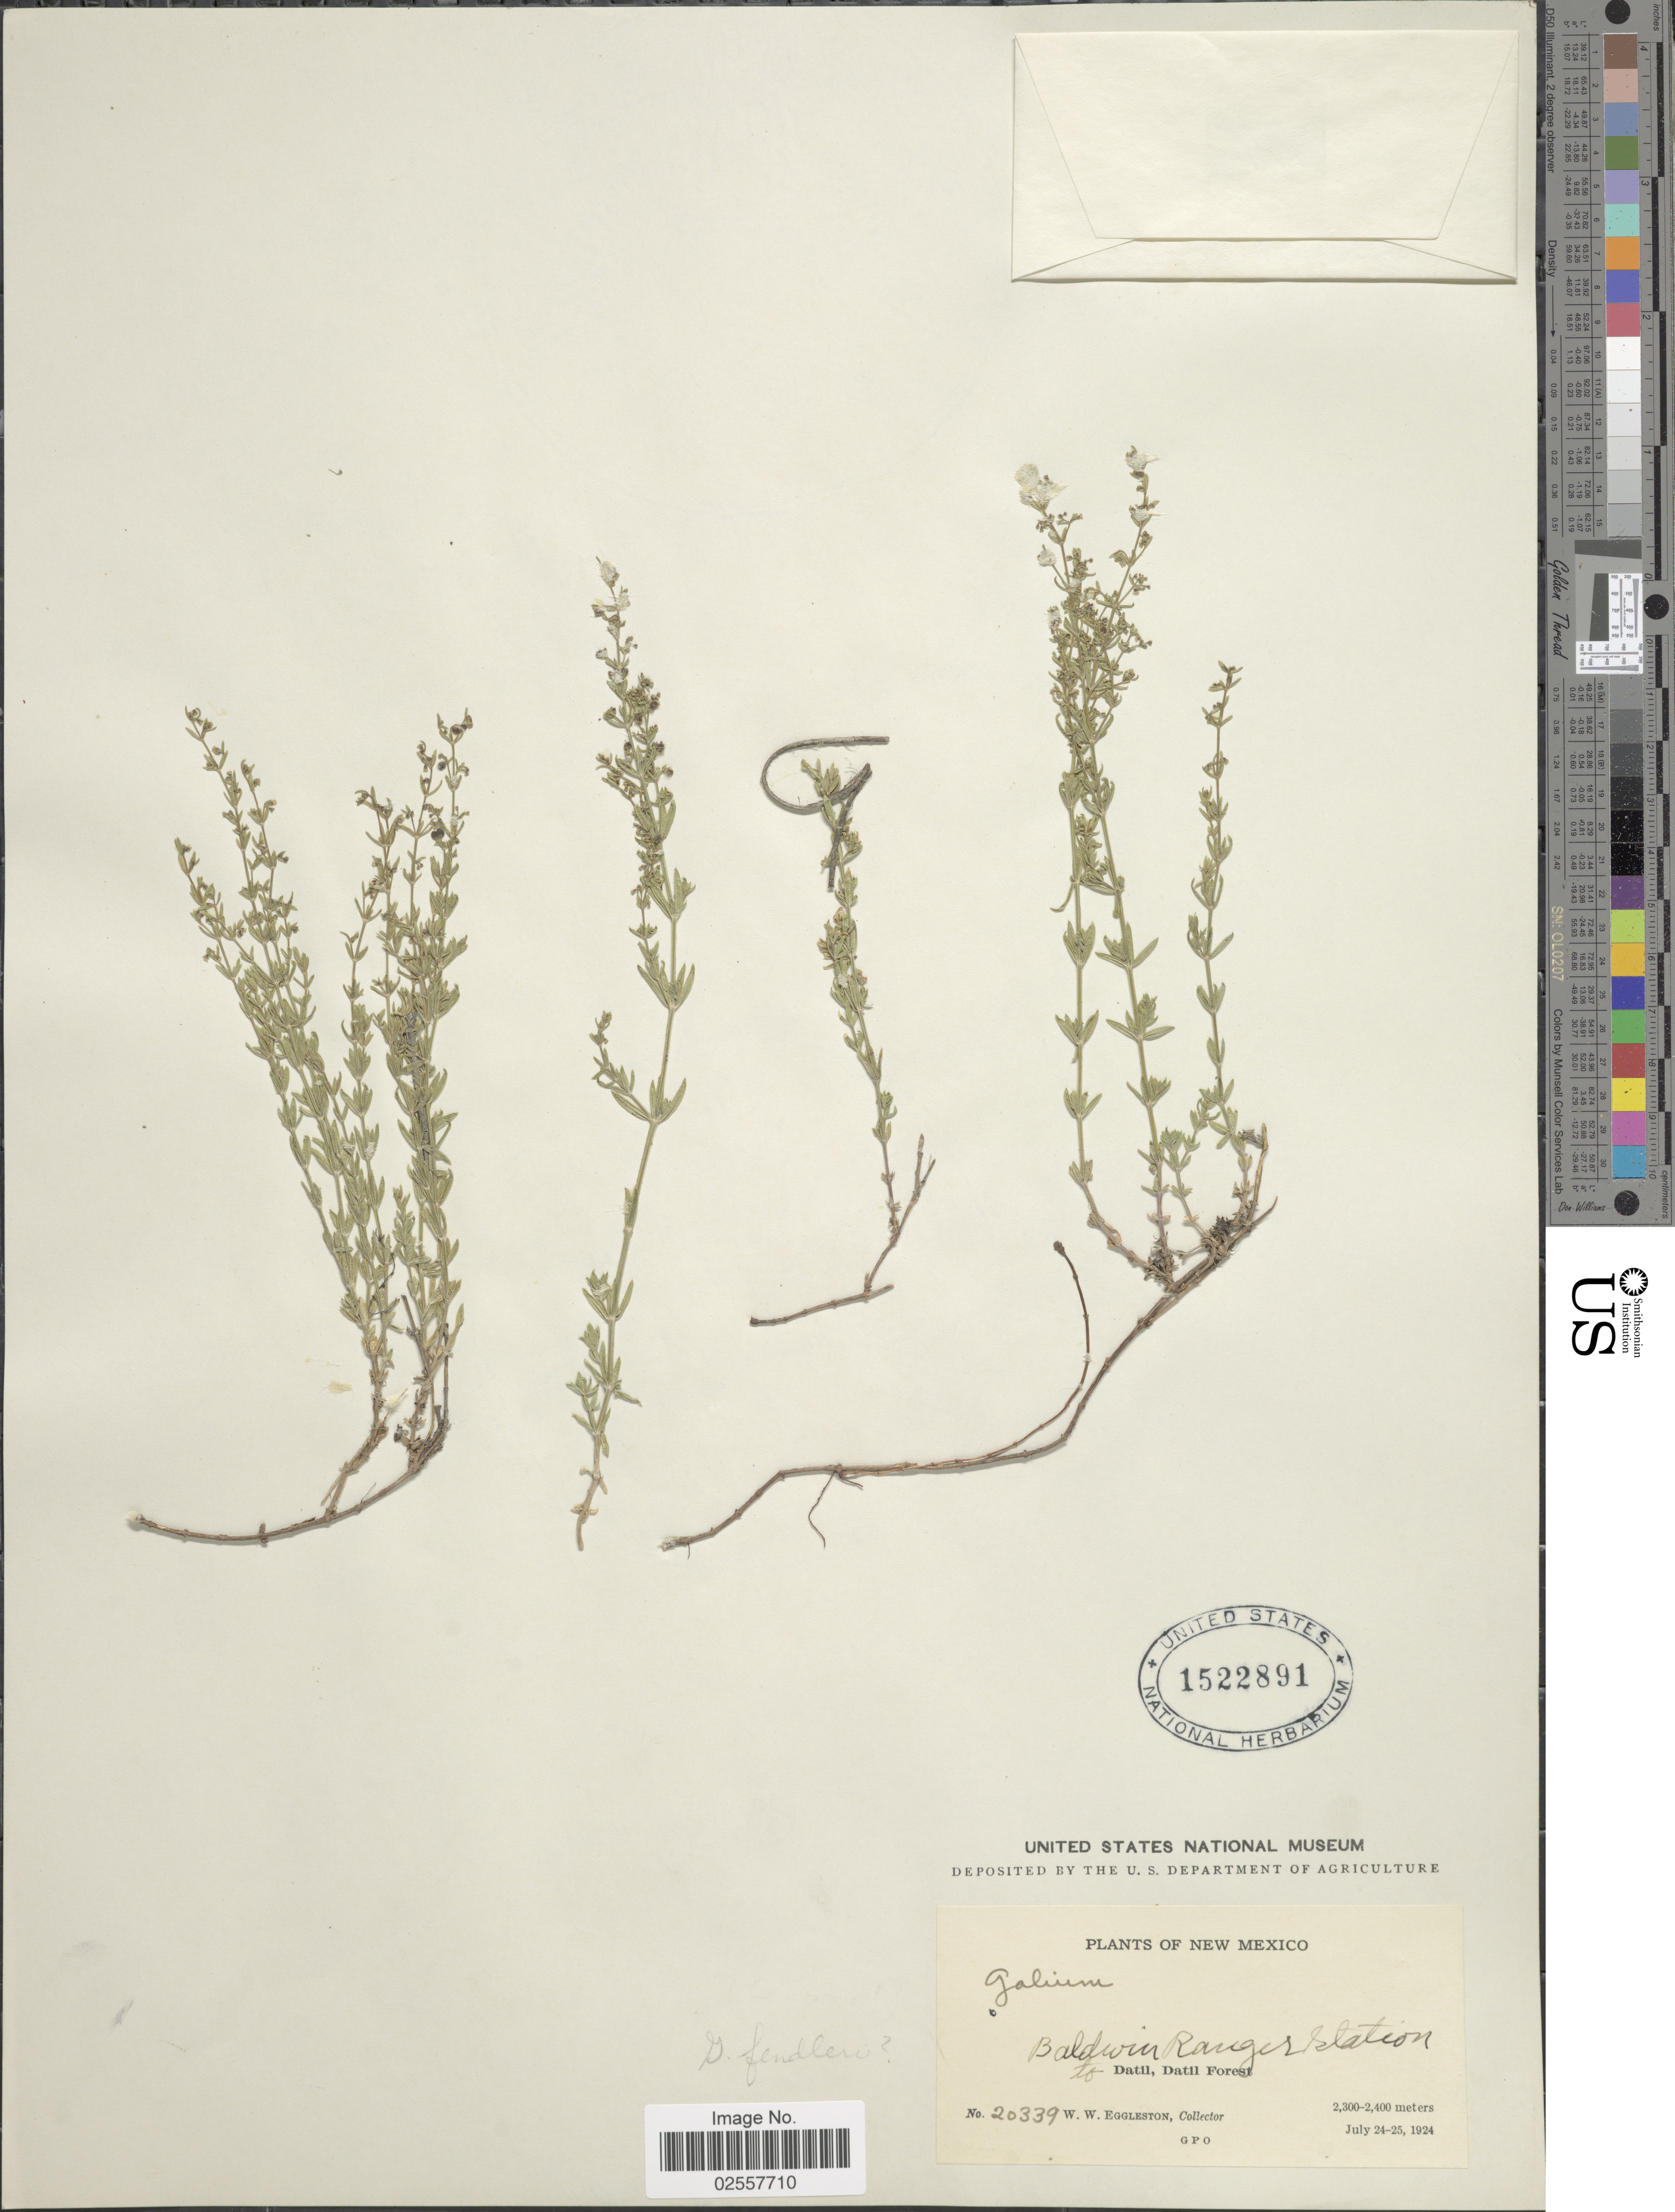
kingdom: Plantae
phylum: Tracheophyta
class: Magnoliopsida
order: Gentianales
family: Rubiaceae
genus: Galium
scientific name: Galium fendleri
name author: A. Gray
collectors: W. W. Eggleston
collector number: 20339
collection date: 1924-07-24/1924-07-25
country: United States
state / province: New Mexico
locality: Baldwin Ranger Station to Datil, Datil Forest.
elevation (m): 2300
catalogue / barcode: US 1522891